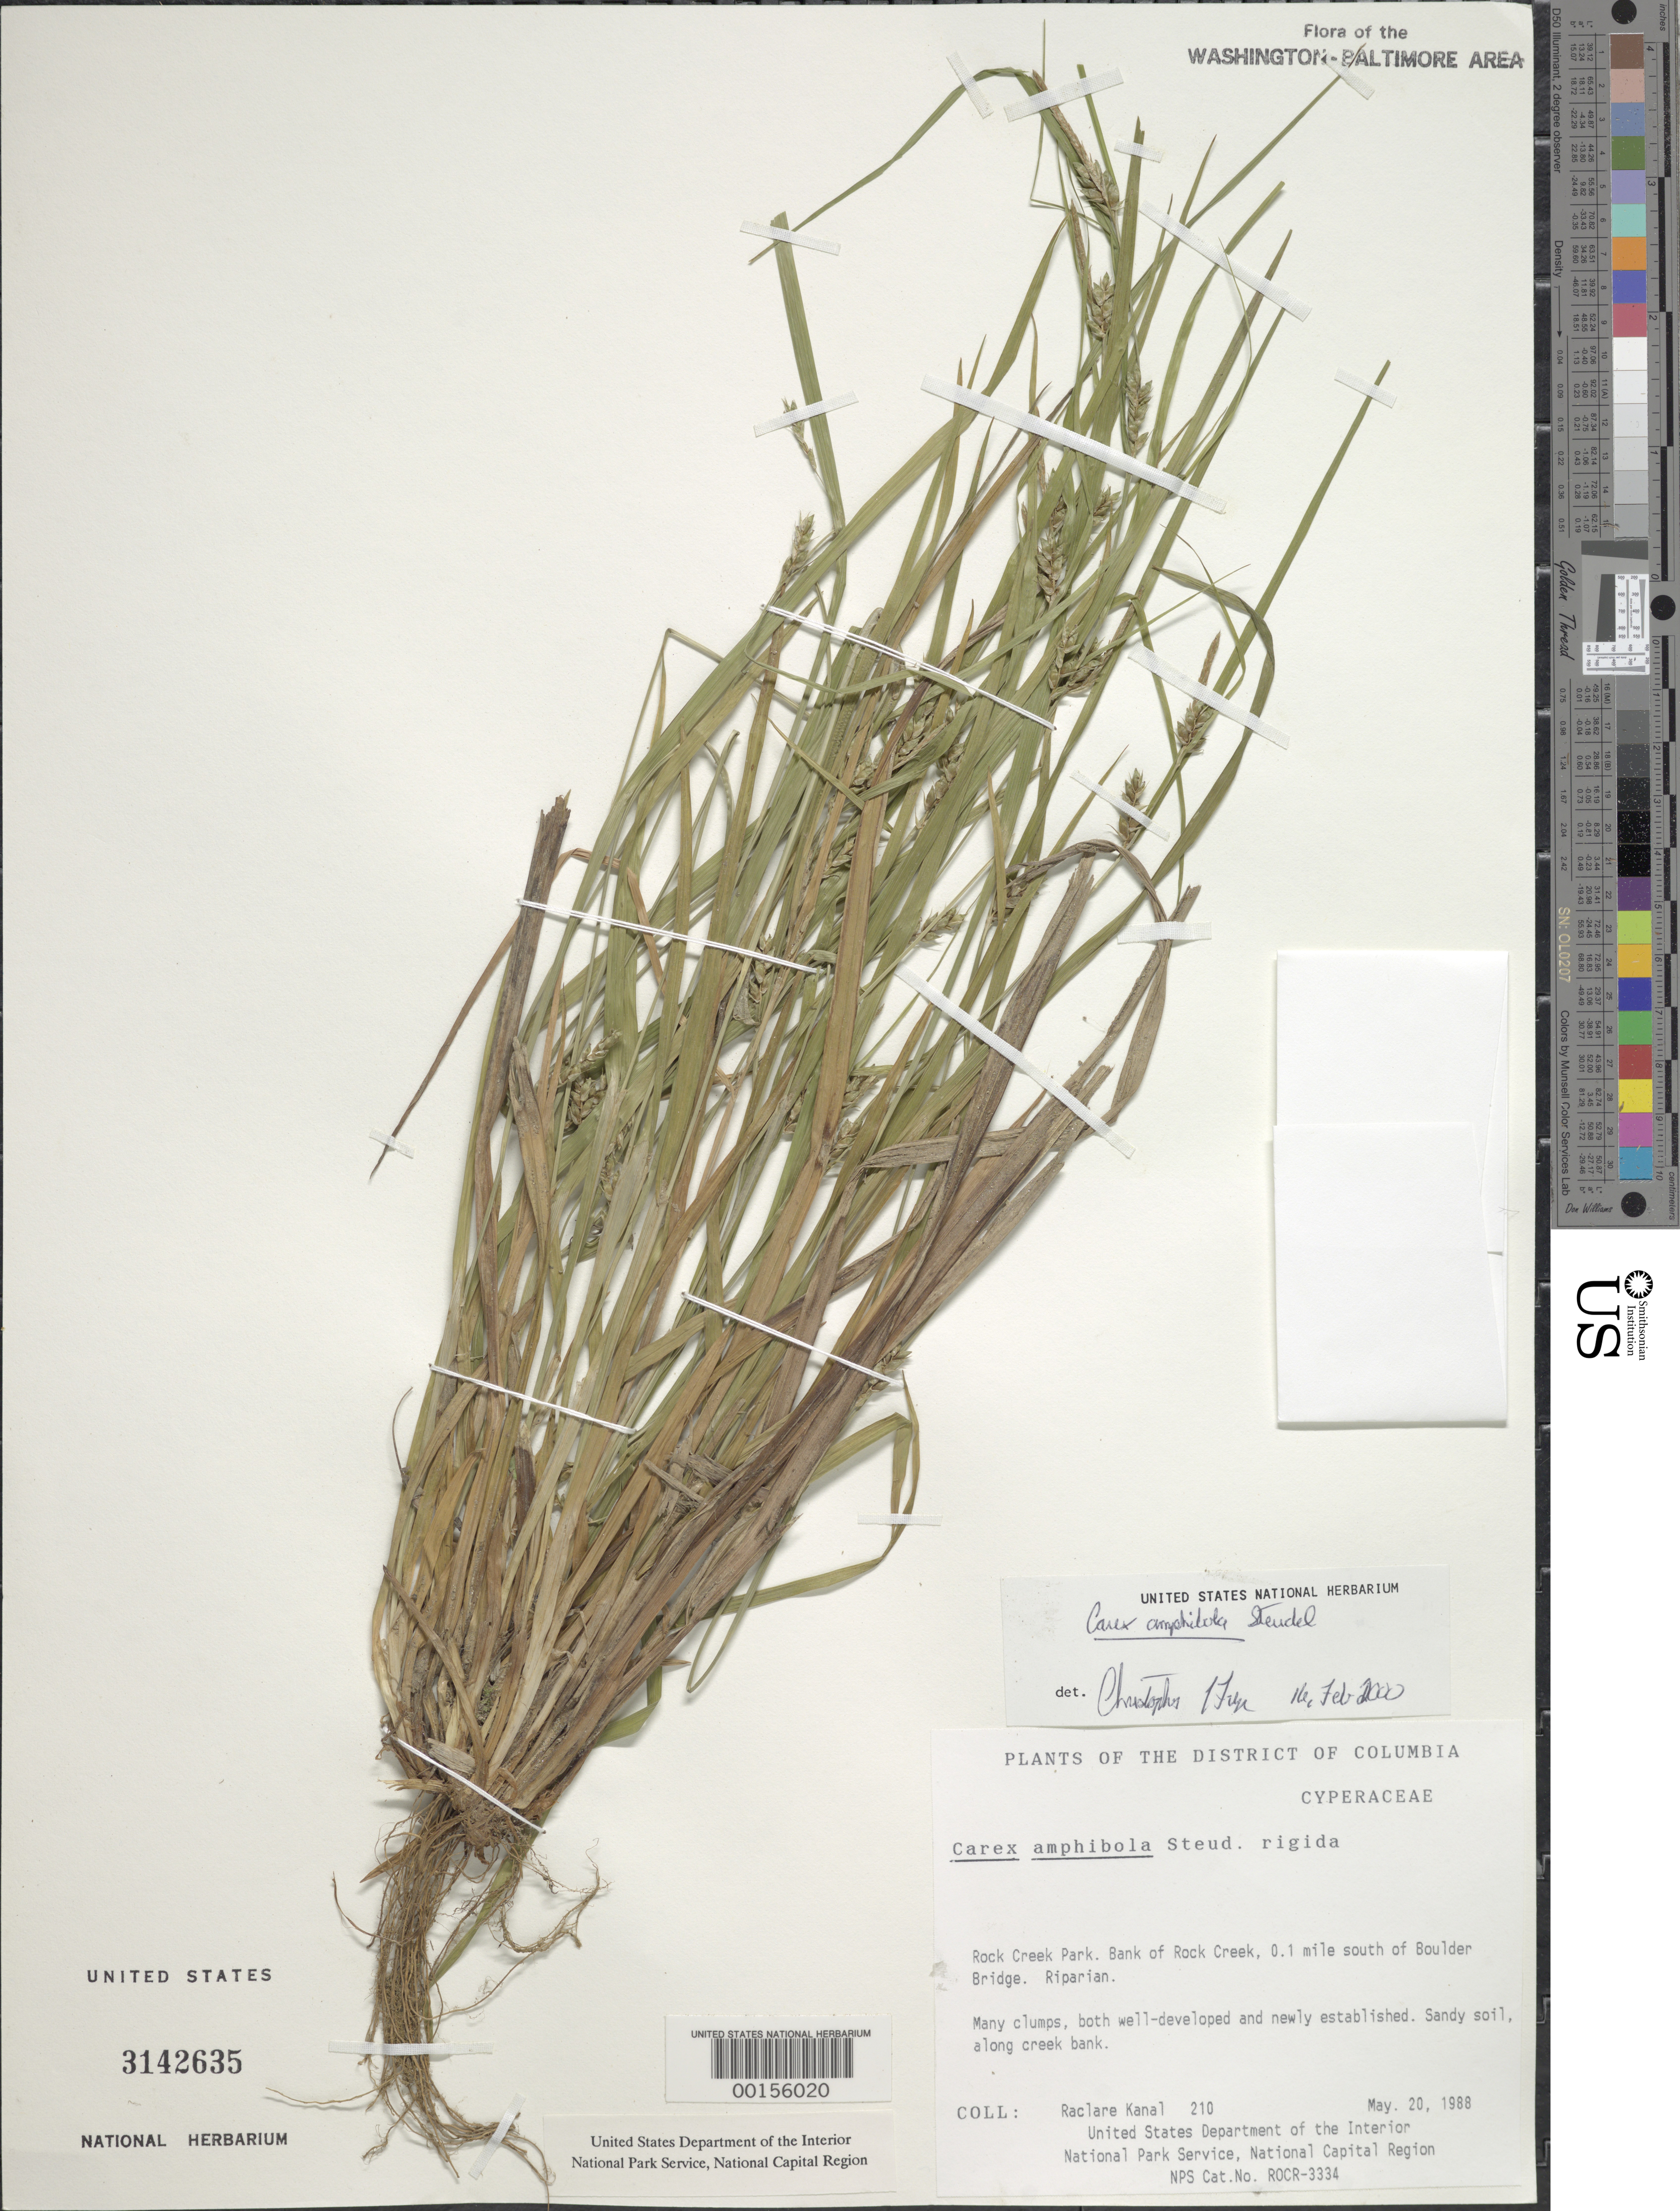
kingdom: Plantae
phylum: Tracheophyta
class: Liliopsida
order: Poales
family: Cyperaceae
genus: Carex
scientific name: Carex amphibola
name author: Steud.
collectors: R. Kanal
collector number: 210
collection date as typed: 20 May 1988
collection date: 1988-05-20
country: United States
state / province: District of Columbia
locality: Rock Creek Park, bank of Rock Creek, S of Boulder Bridge Rock Creek Park & vicinity.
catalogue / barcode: US 3142635